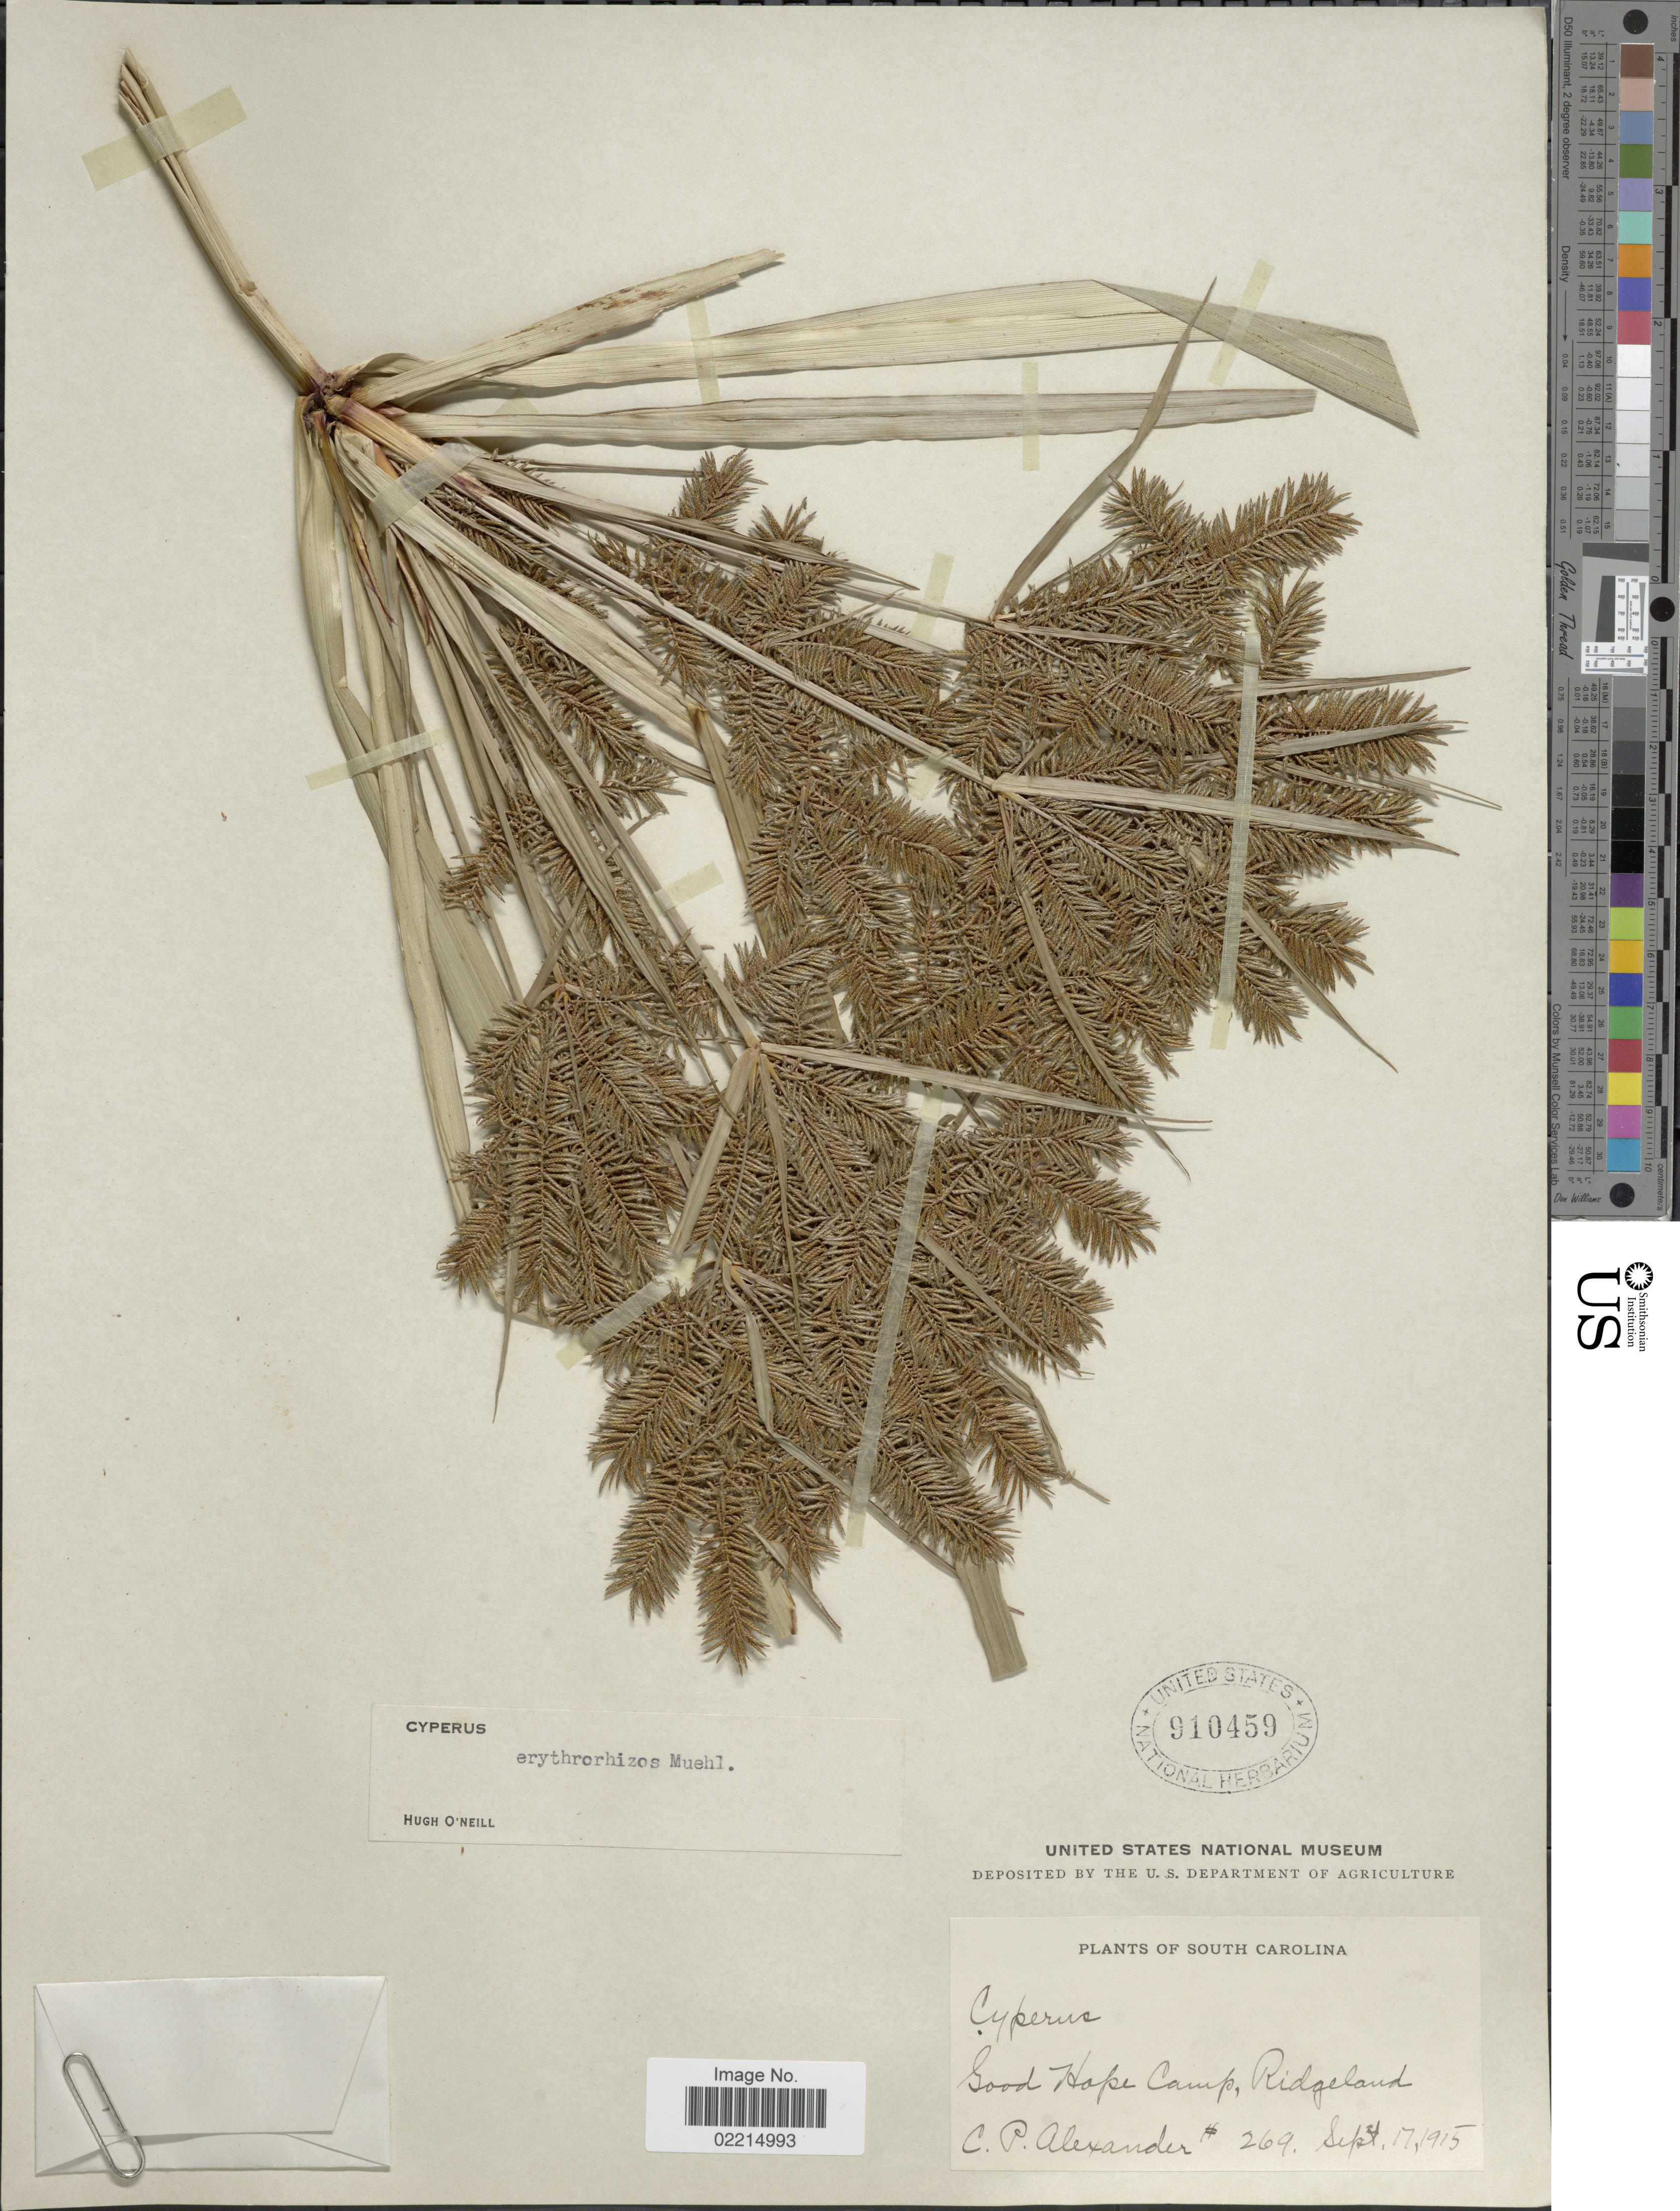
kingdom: Plantae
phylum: Tracheophyta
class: Liliopsida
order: Poales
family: Cyperaceae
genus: Cyperus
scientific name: Cyperus erythrorhizos Muhl.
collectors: C. P. Alexander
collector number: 269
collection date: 1915-09-17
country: United States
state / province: South Carolina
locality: Good Hope Camp, Ridgeland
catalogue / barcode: US 910459